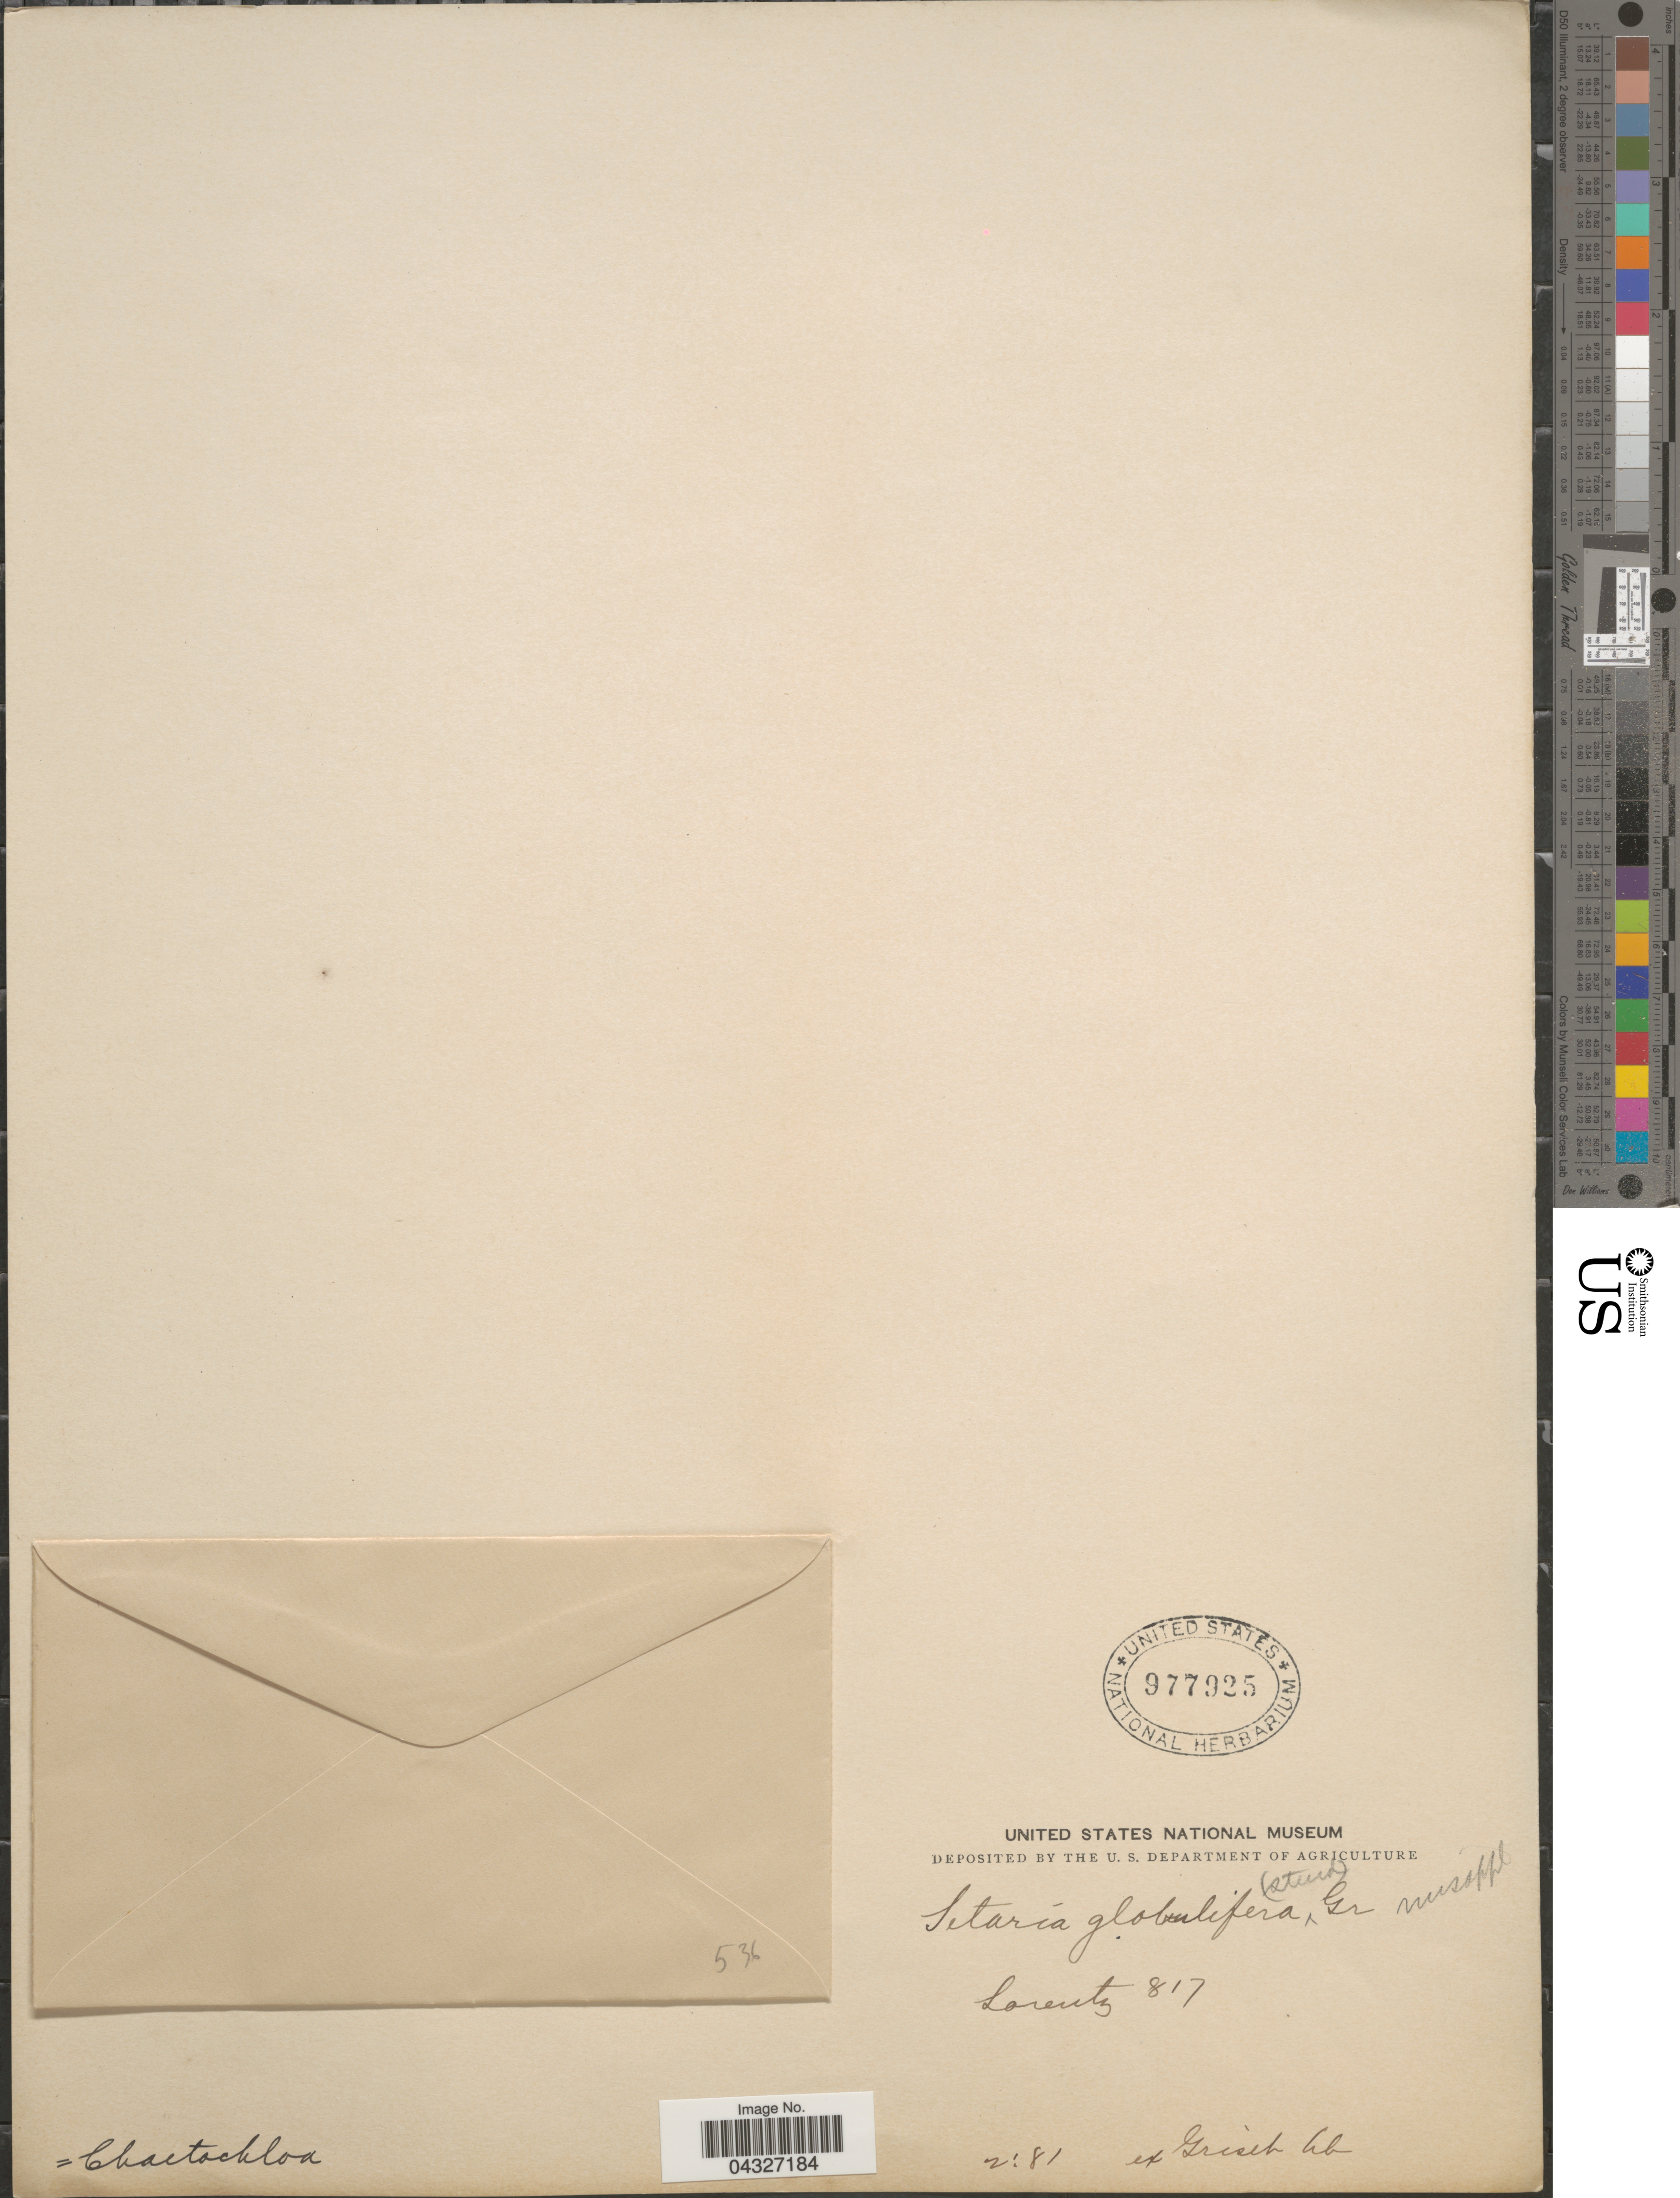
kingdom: Plantae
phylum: Tracheophyta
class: Liliopsida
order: Poales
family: Poaceae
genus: Setaria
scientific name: Setaria fiebrigii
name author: R.A.W. Herrm.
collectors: -. Lorentz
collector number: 817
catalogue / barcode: US 977925